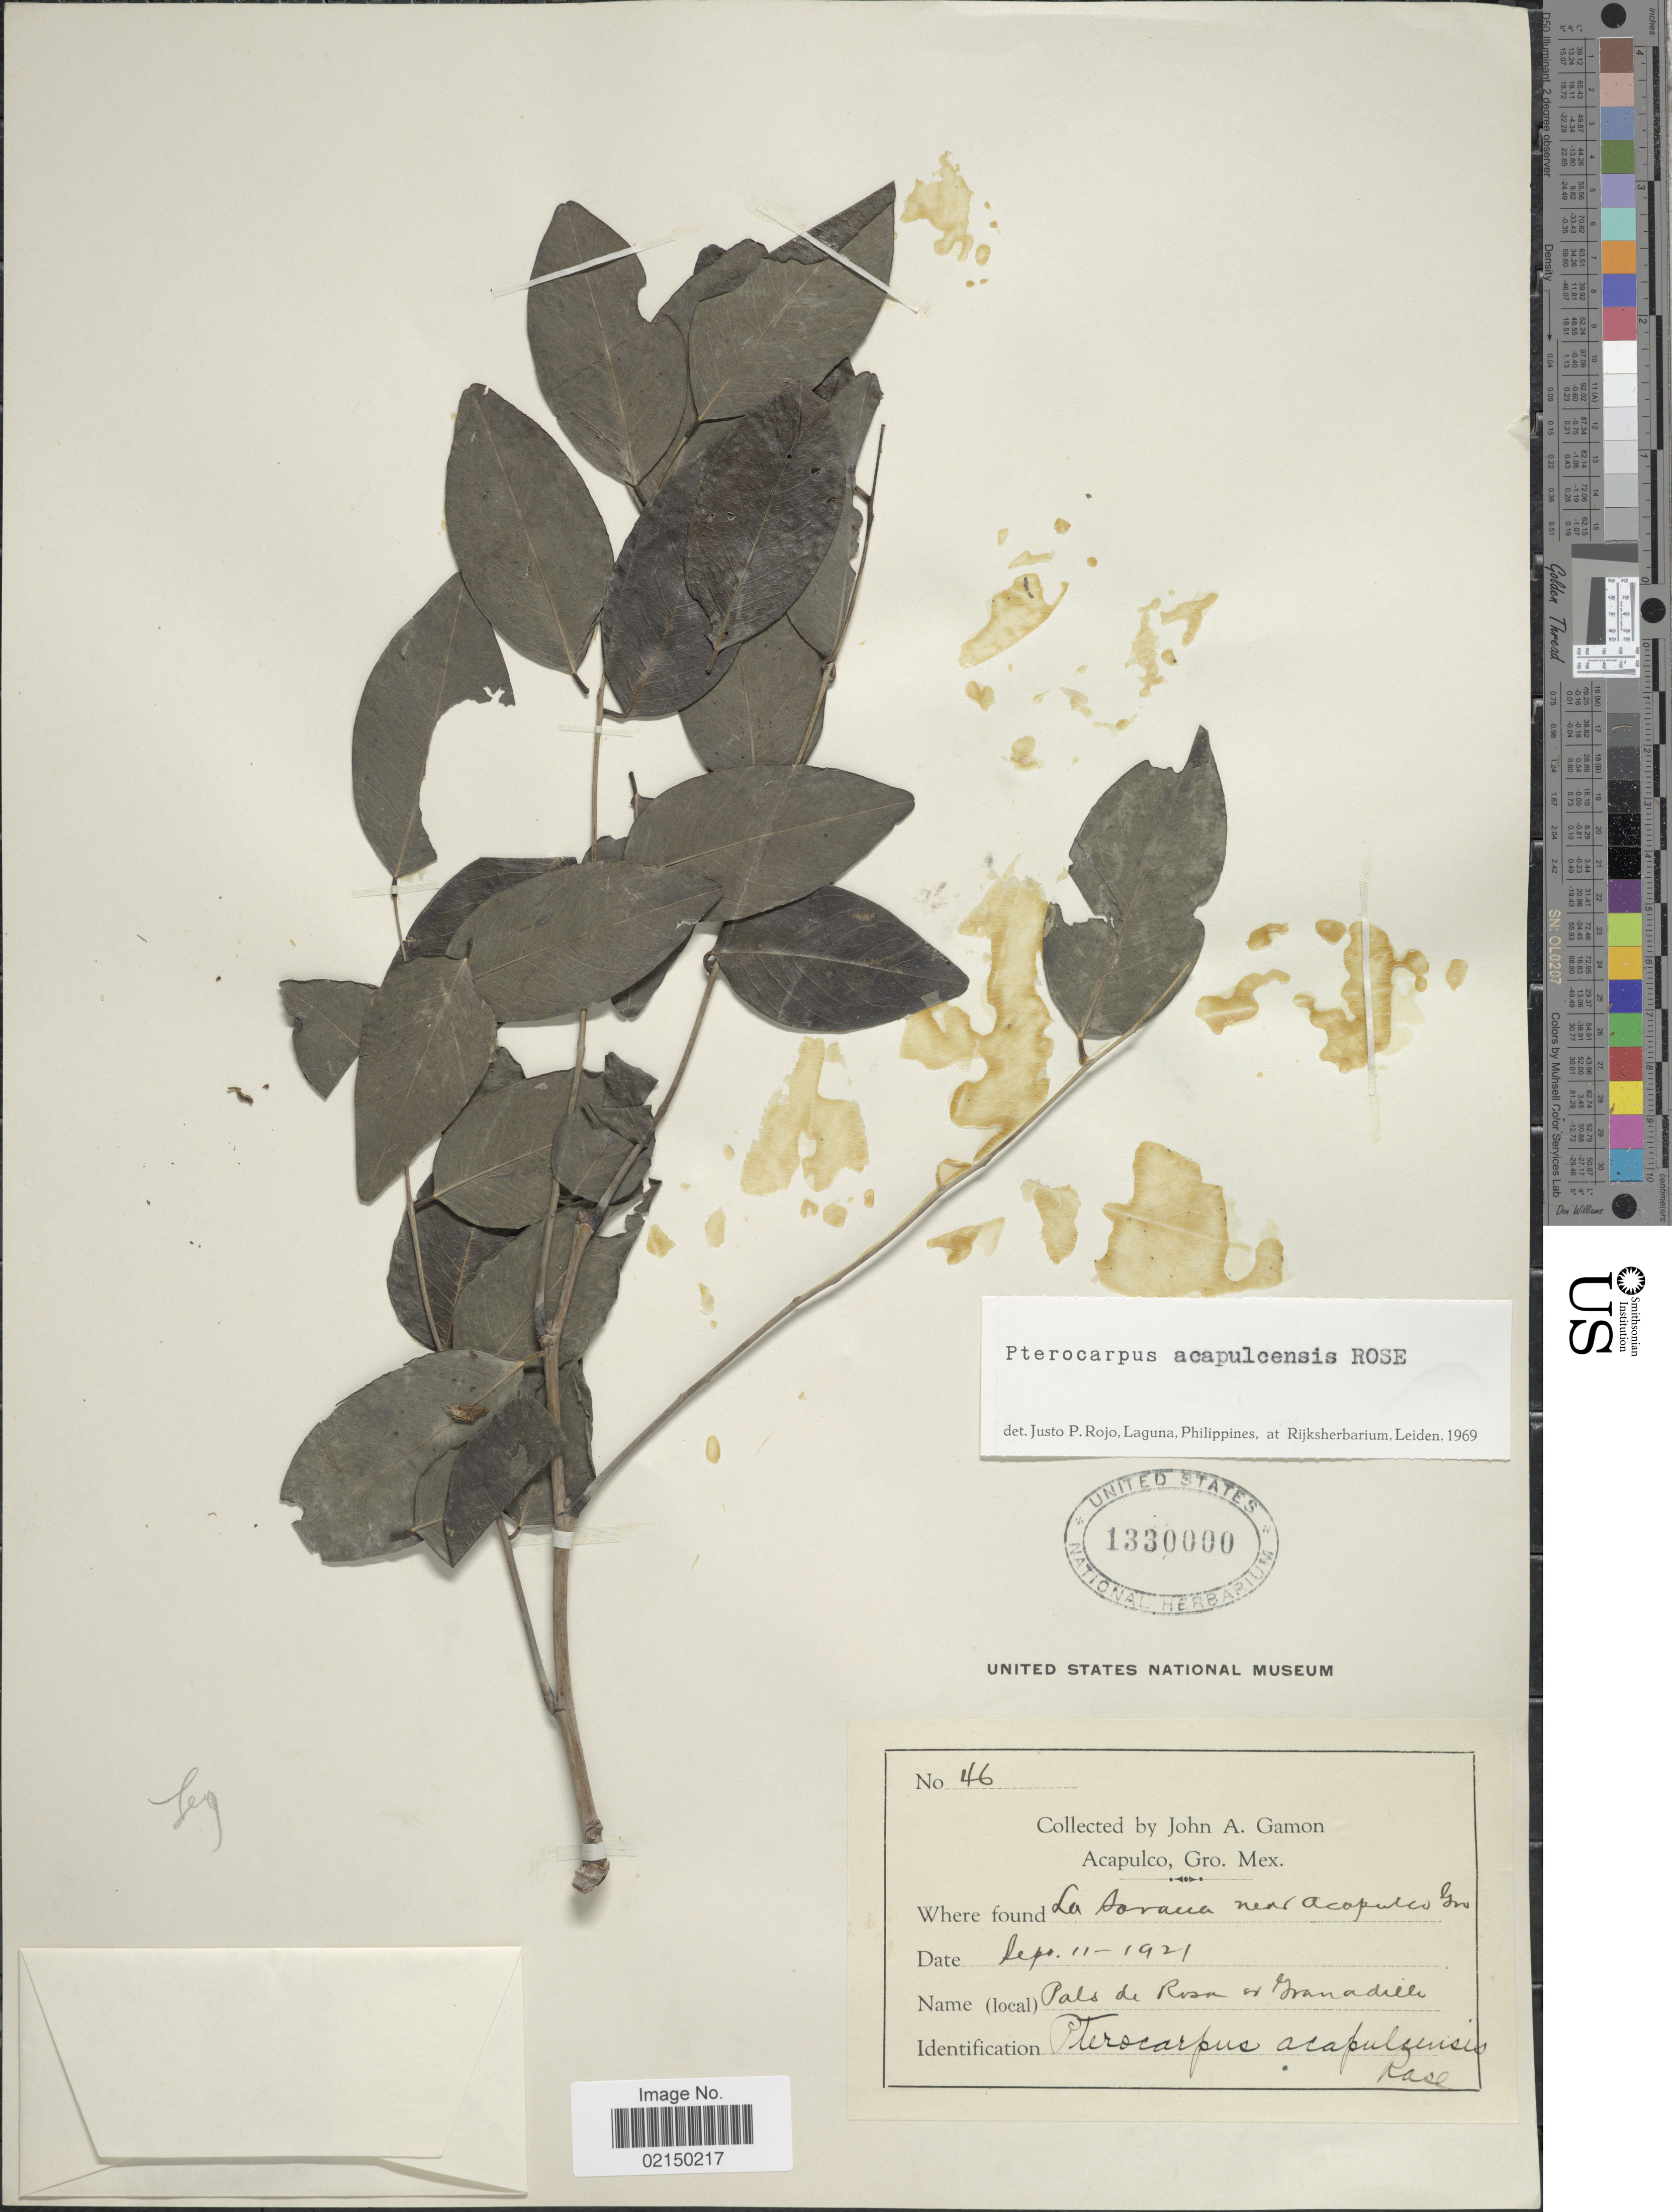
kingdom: Plantae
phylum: Tracheophyta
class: Magnoliopsida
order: Fabales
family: Fabaceae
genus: Pterocarpus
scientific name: Pterocarpus acapulcensis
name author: Rose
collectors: J. Gamon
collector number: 46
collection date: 1921-09-11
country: Mexico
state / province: Guerrero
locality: Acapulco, La Soraua [interpreted] near Acapulco Gro.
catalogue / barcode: US 1330000